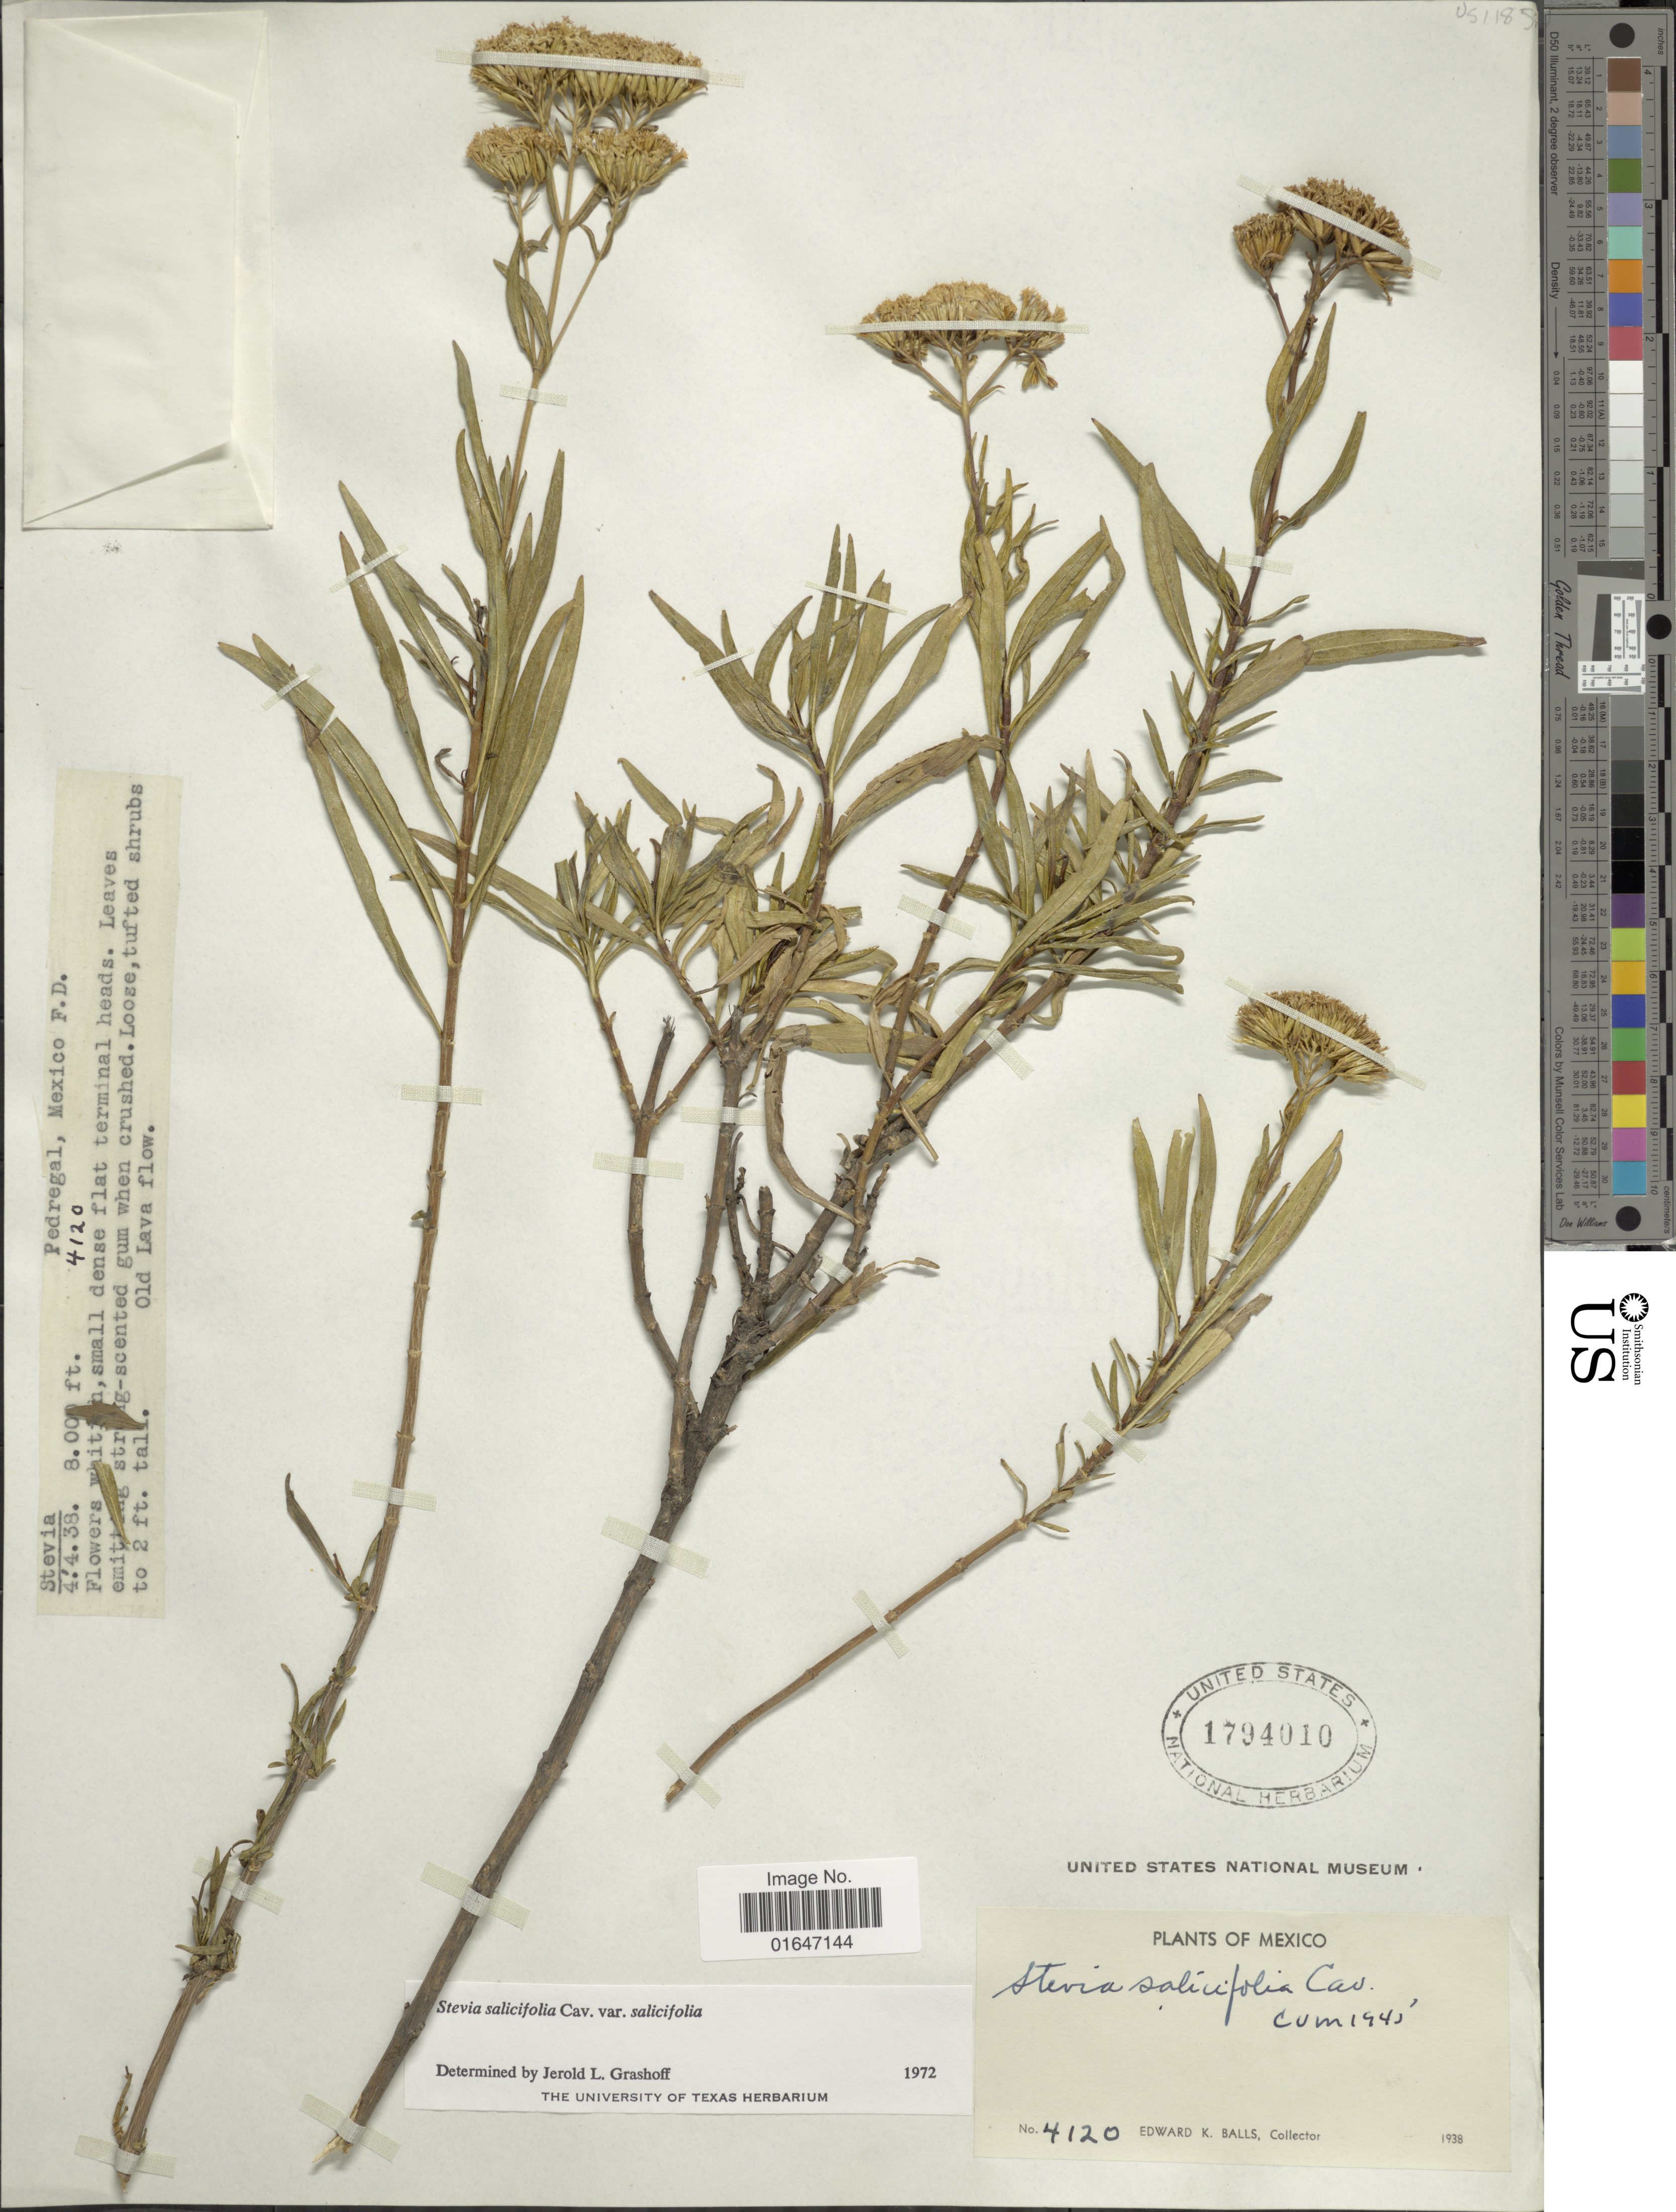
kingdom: Plantae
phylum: Tracheophyta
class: Magnoliopsida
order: Asterales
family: Asteraceae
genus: Stevia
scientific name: Stevia salicifolia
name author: Cav.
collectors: E. K. Balls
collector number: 4120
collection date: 1938-04-04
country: Mexico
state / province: Distrito Federal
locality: Pedregal, Mexico F.D.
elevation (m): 2438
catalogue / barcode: US 1794010